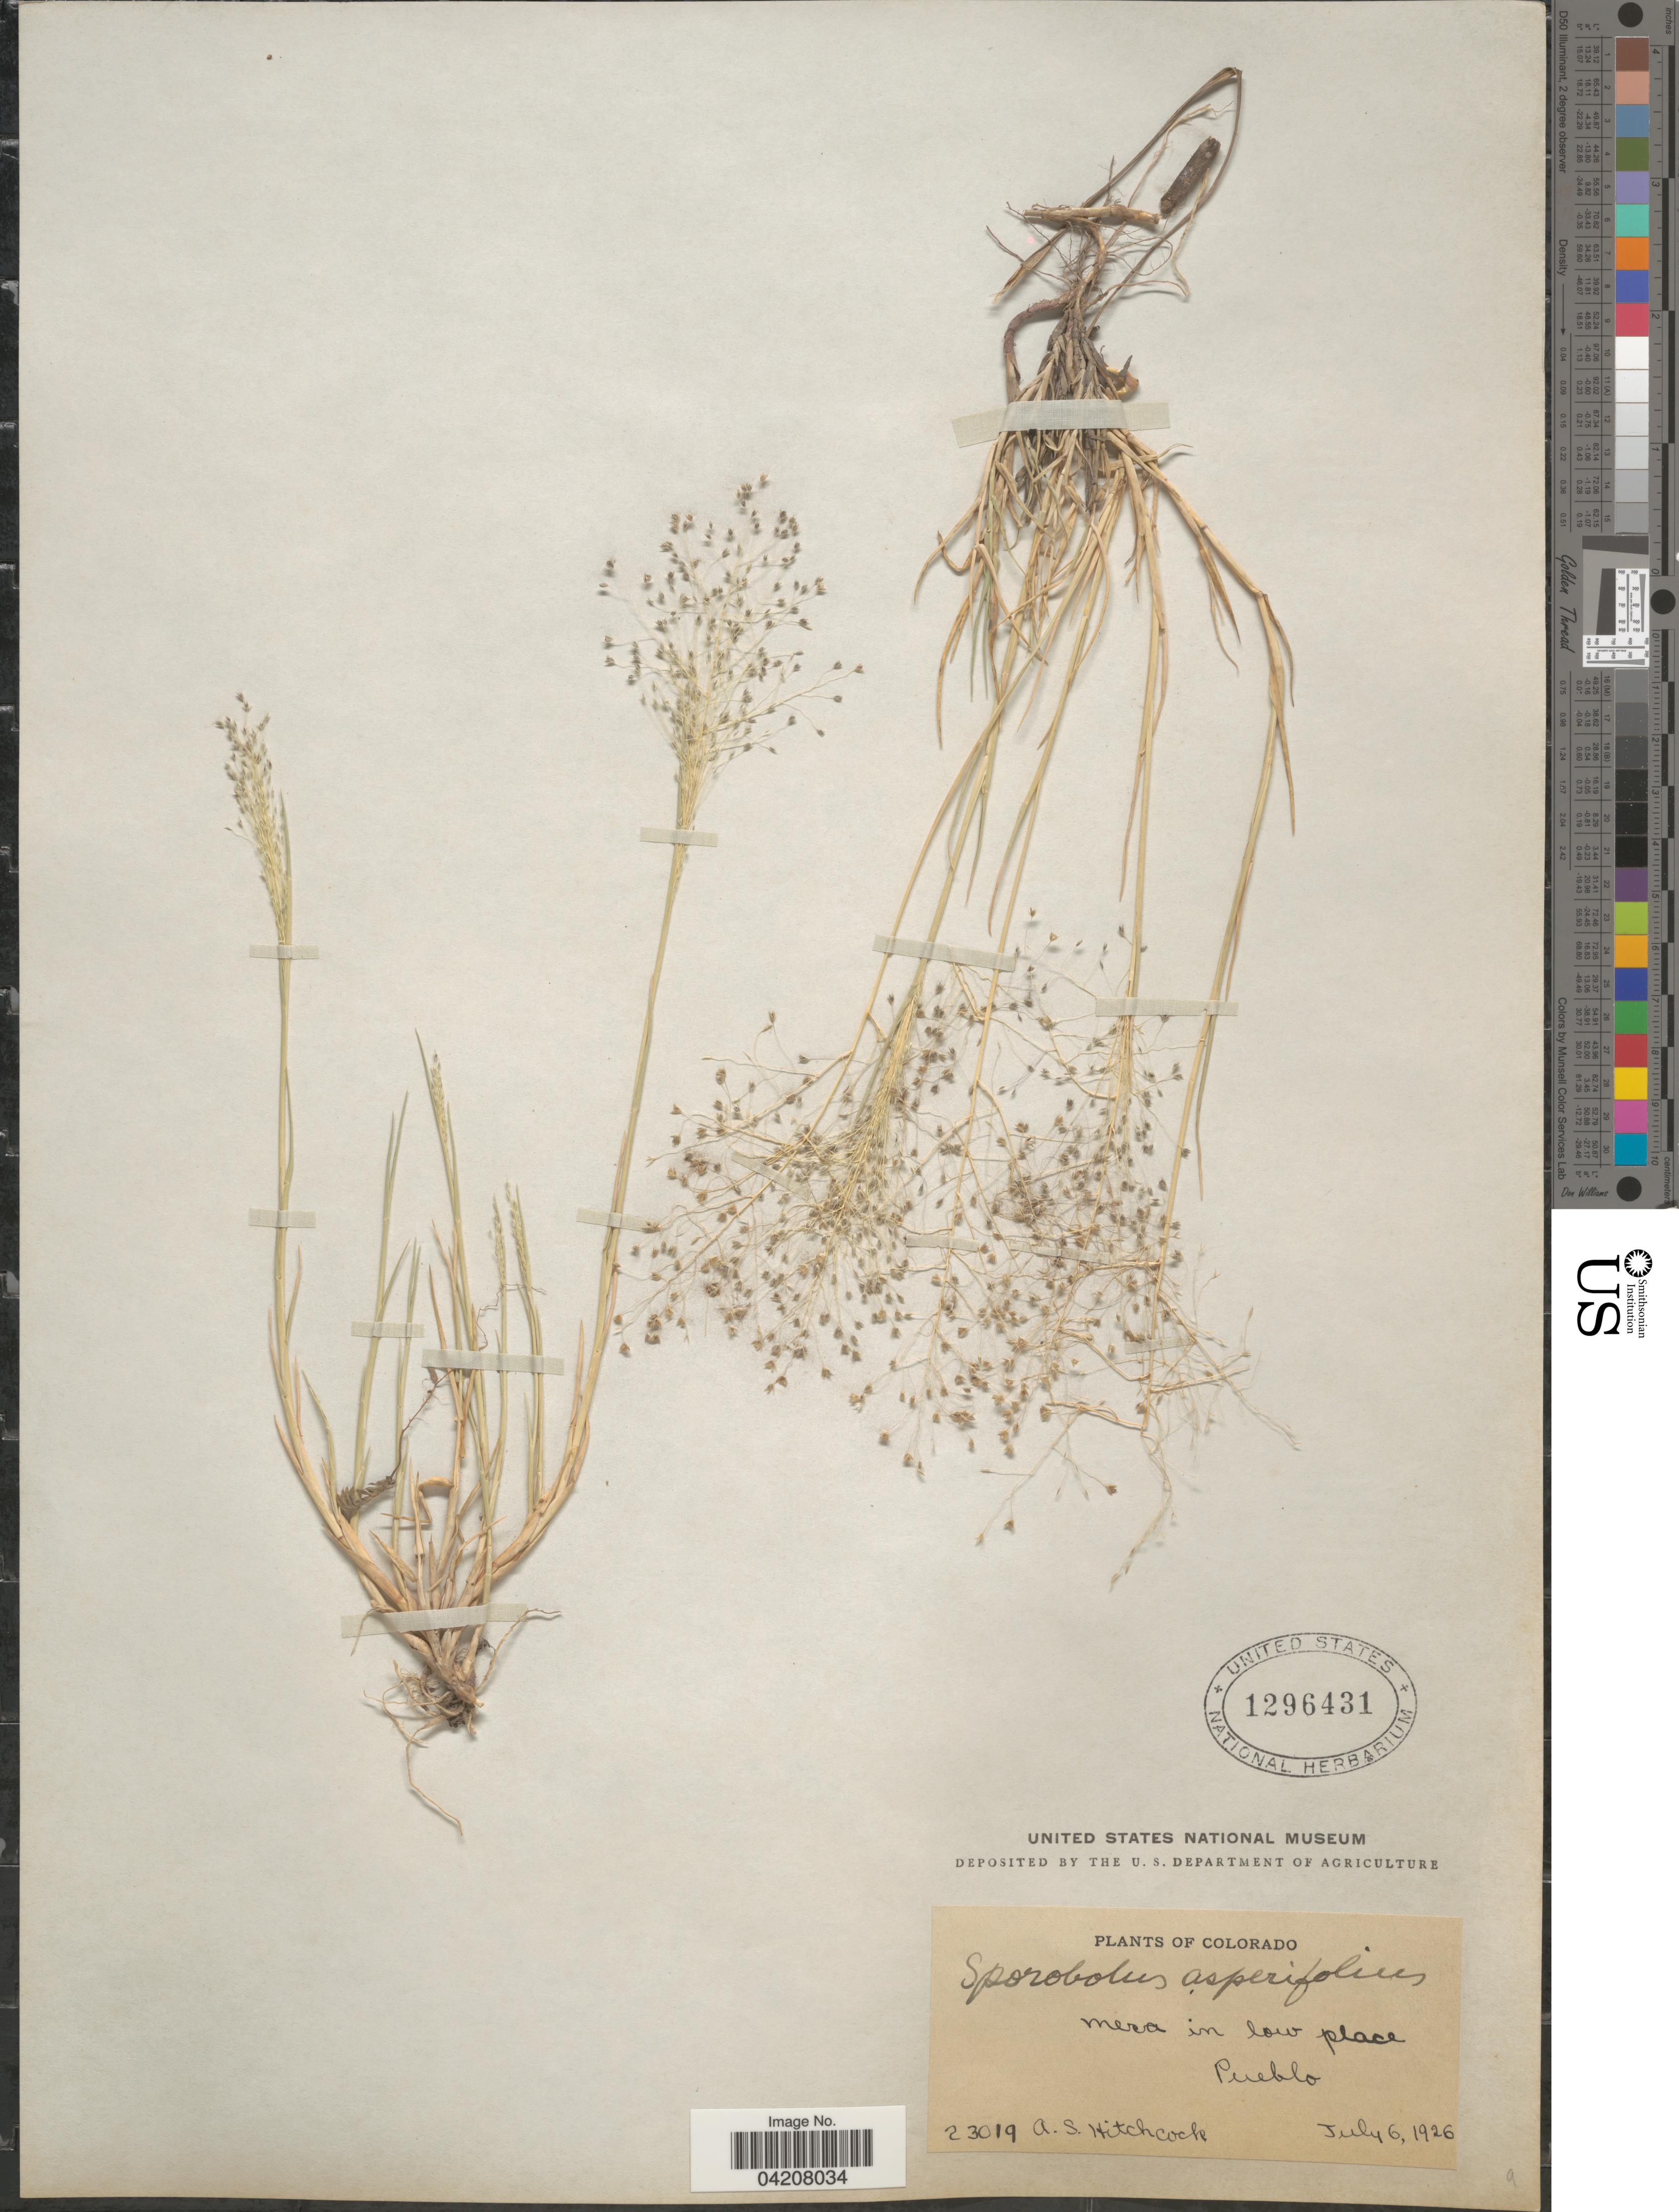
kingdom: Plantae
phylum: Tracheophyta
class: Liliopsida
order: Poales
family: Poaceae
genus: Muhlenbergia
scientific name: Muhlenbergia asperifolia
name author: (Nees & Meyen ex Trin.) Parodi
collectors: A. S. Hitchcock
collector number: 23019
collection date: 1926-07-06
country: United States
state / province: Colorado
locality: Pueblo.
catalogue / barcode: US 1296431